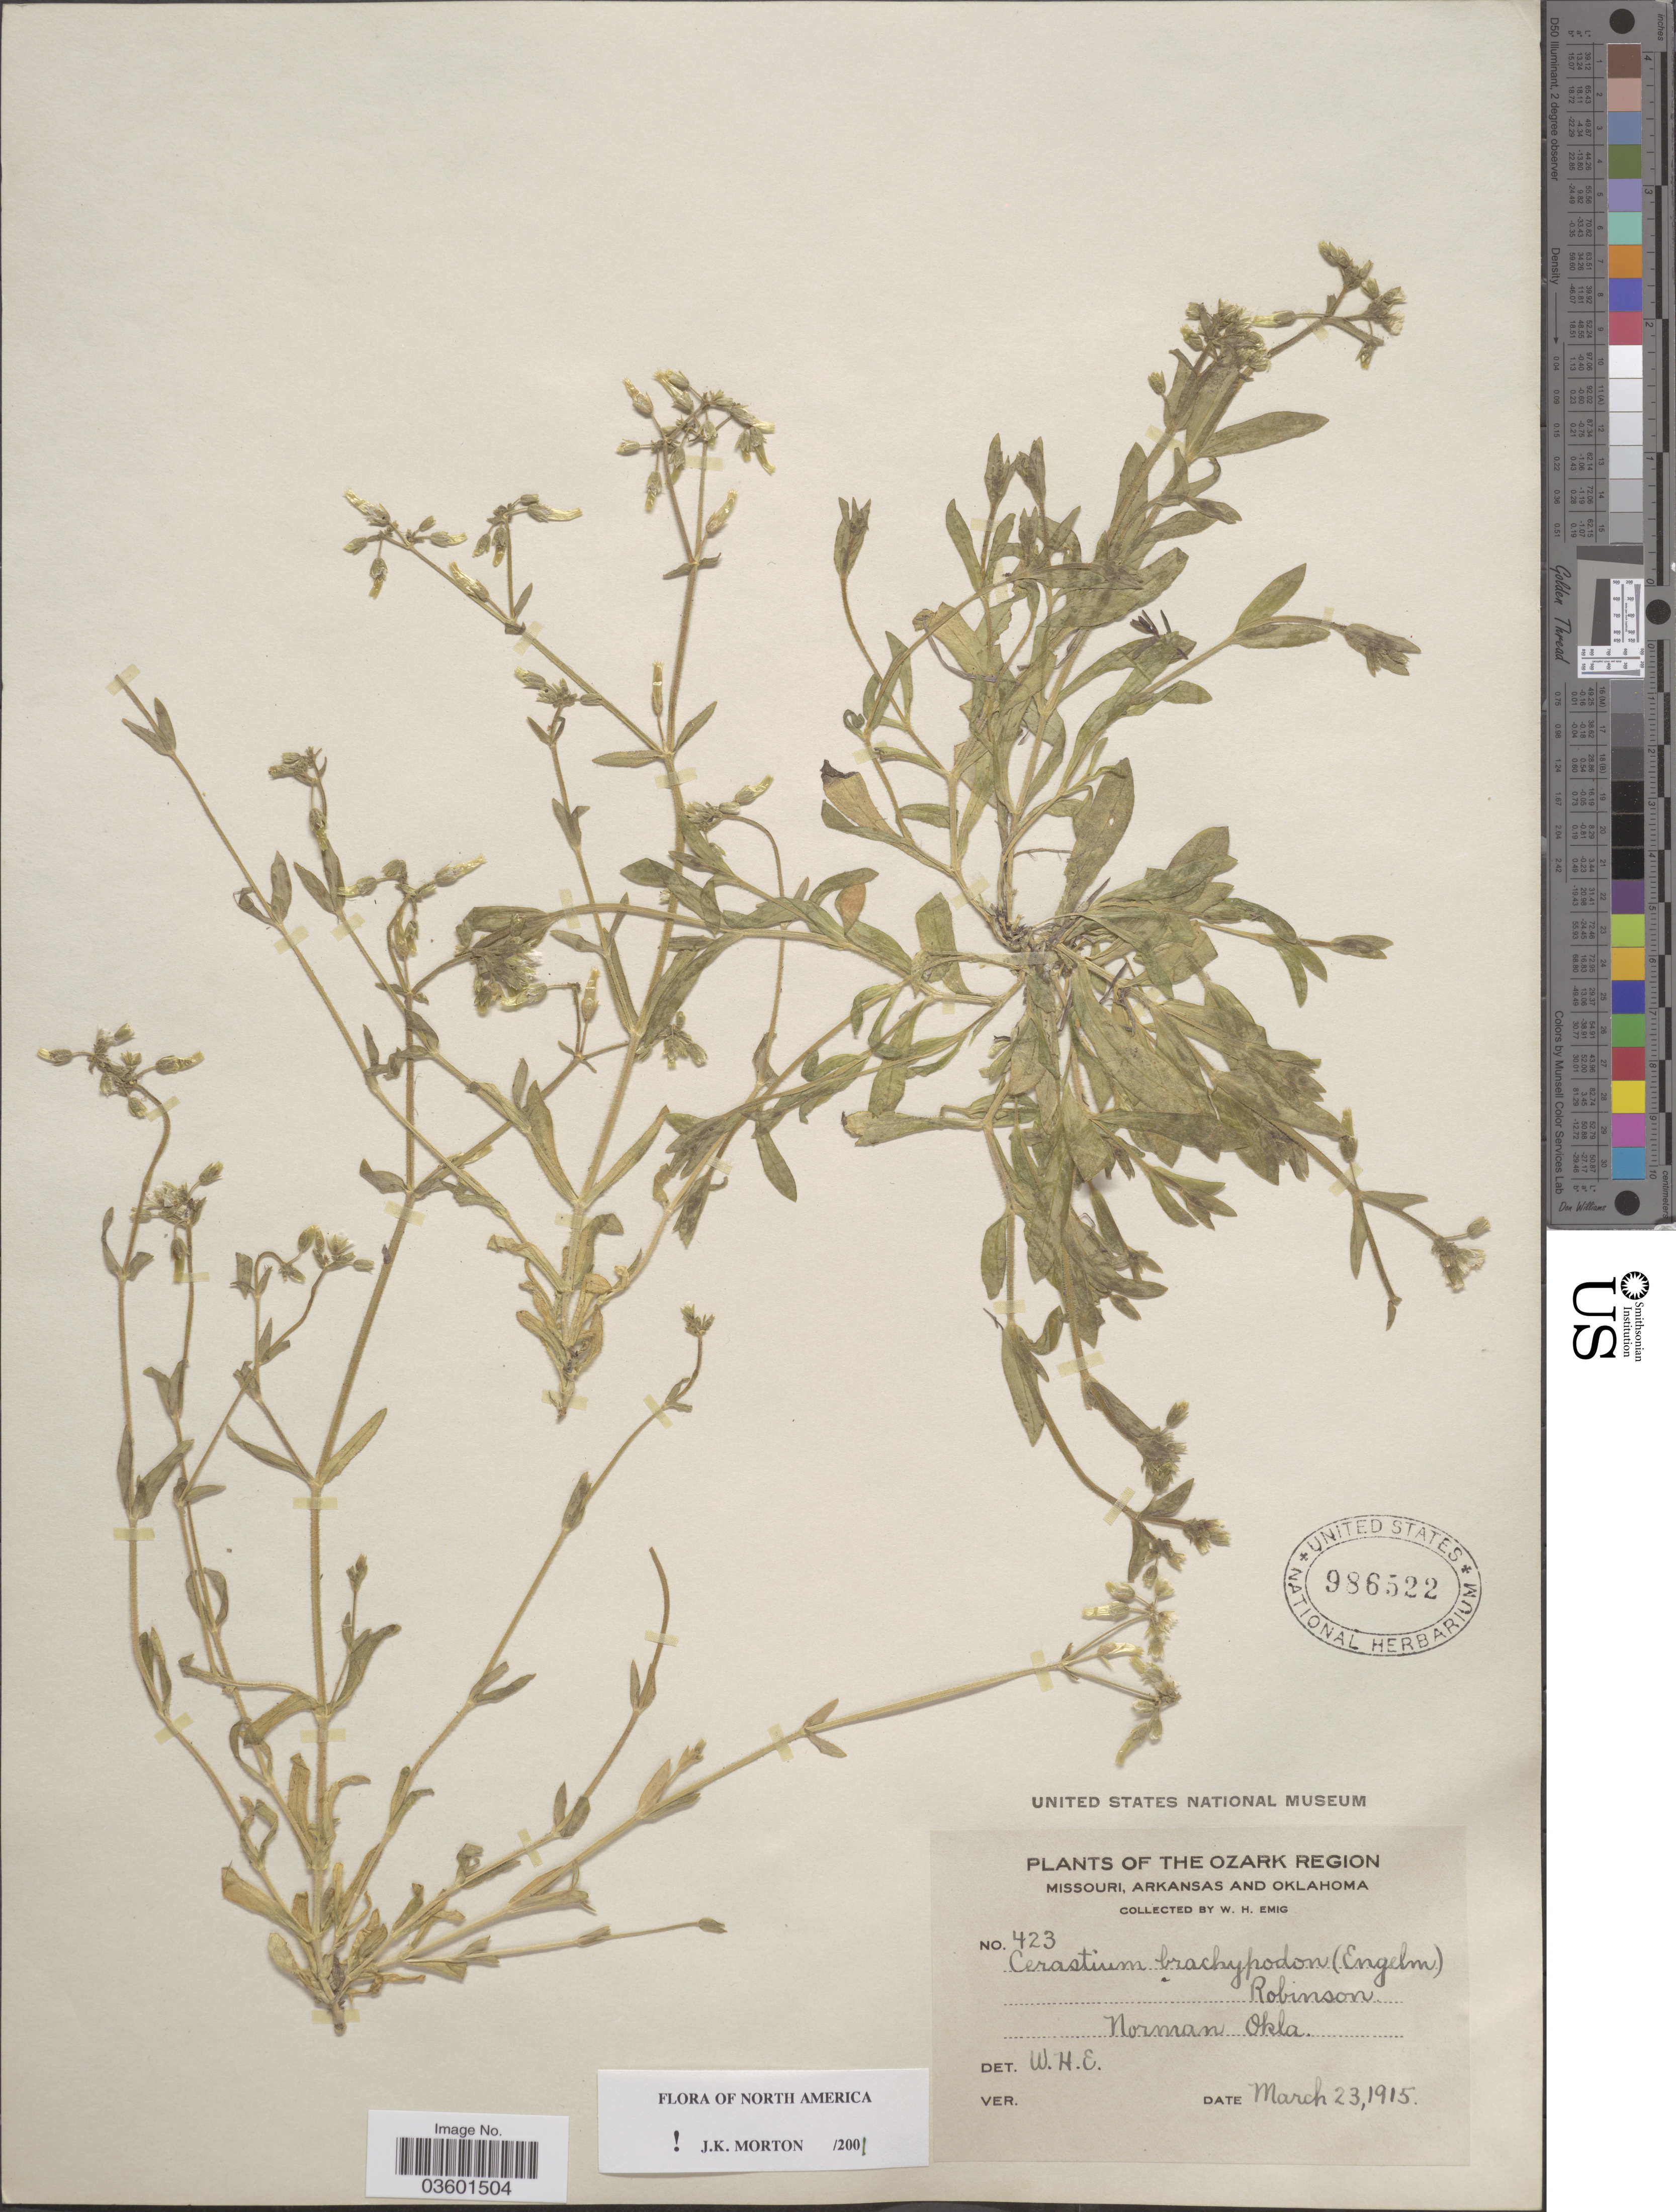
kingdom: Plantae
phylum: Tracheophyta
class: Magnoliopsida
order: Caryophyllales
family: Caryophyllaceae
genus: Cerastium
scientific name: Cerastium brachypodum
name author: (Engelm. ex A. Gray) B.L. Rob.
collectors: W. H. Emig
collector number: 423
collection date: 1915-03-23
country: United States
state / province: Oklahoma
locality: The Ozark Region. Norman.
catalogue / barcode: US 986522